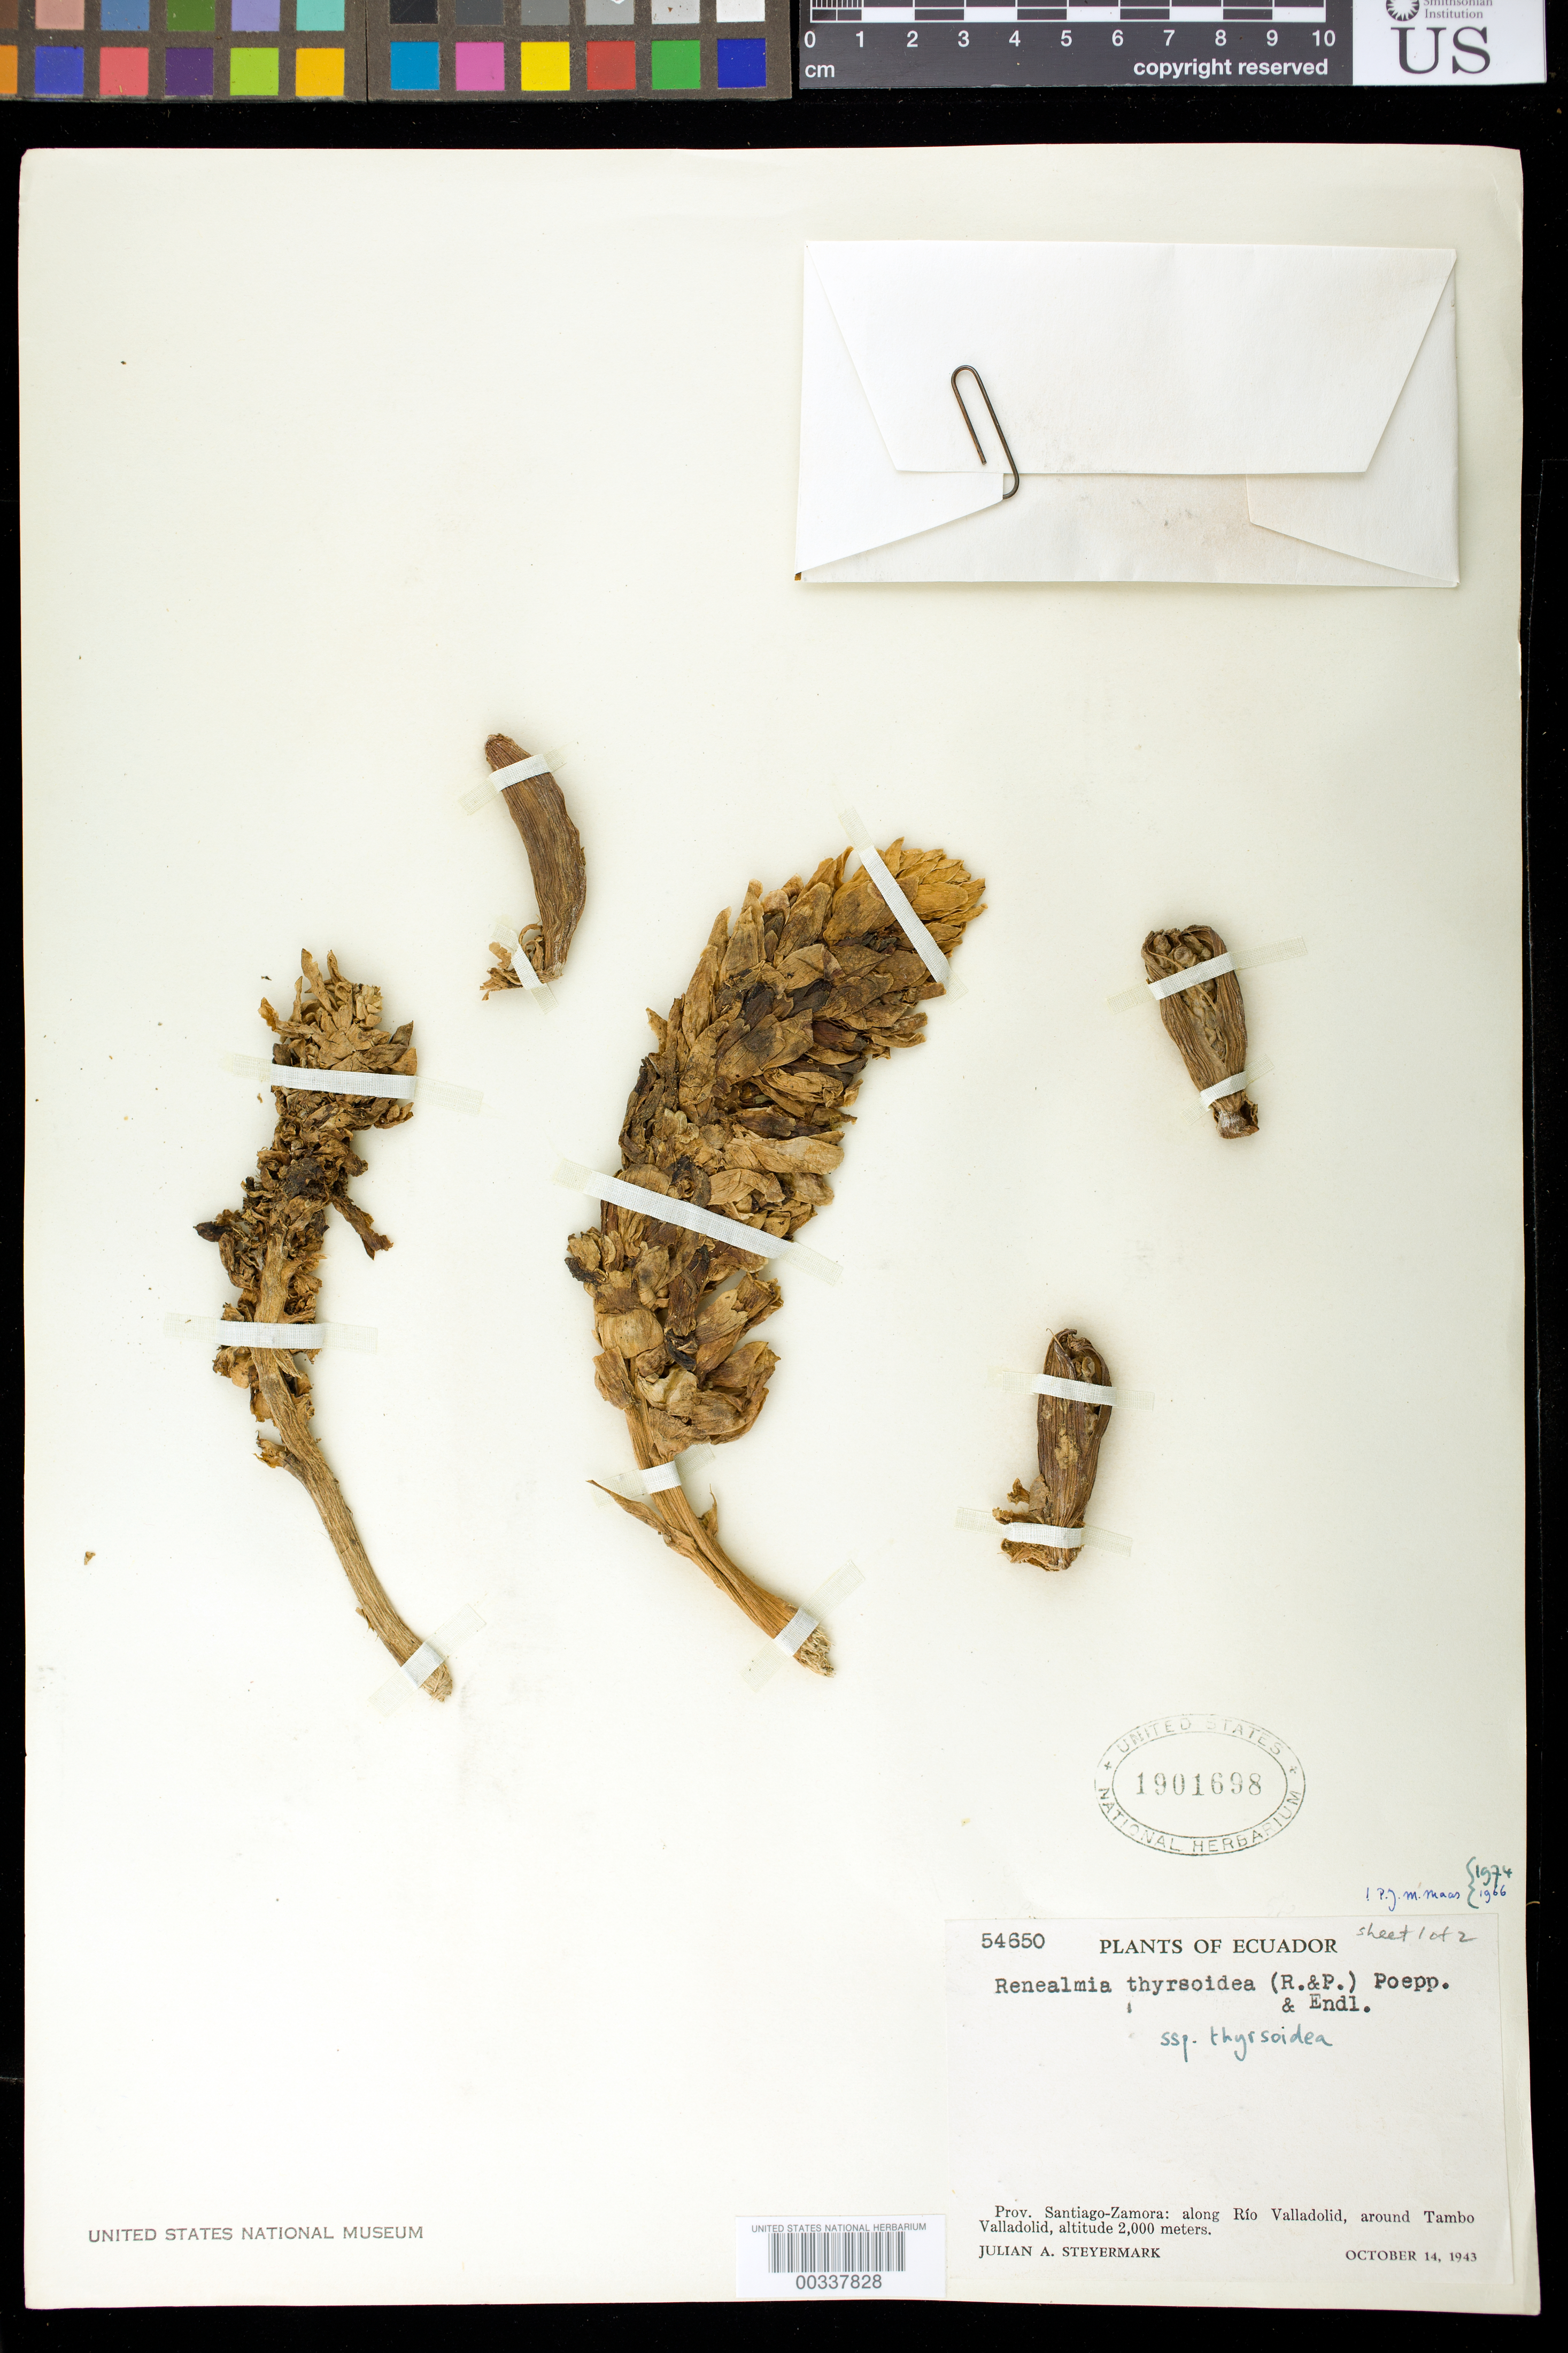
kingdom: Plantae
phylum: Tracheophyta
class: Liliopsida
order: Zingiberales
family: Zingiberaceae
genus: Renealmia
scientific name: Renealmia thyrsoidea subsp. thyrsoidea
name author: (Ruiz & Pav.) Poepp. & Endl.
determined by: Maas, Paul J. M.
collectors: J. Steyermark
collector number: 54650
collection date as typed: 14 Oct 1943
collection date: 1943-10-14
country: Ecuador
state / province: Zamora-Chinchipe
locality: Santiago-Zamora: along Rio valLadolid, around Tambo valLadolid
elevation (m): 2000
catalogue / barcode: US 1901698